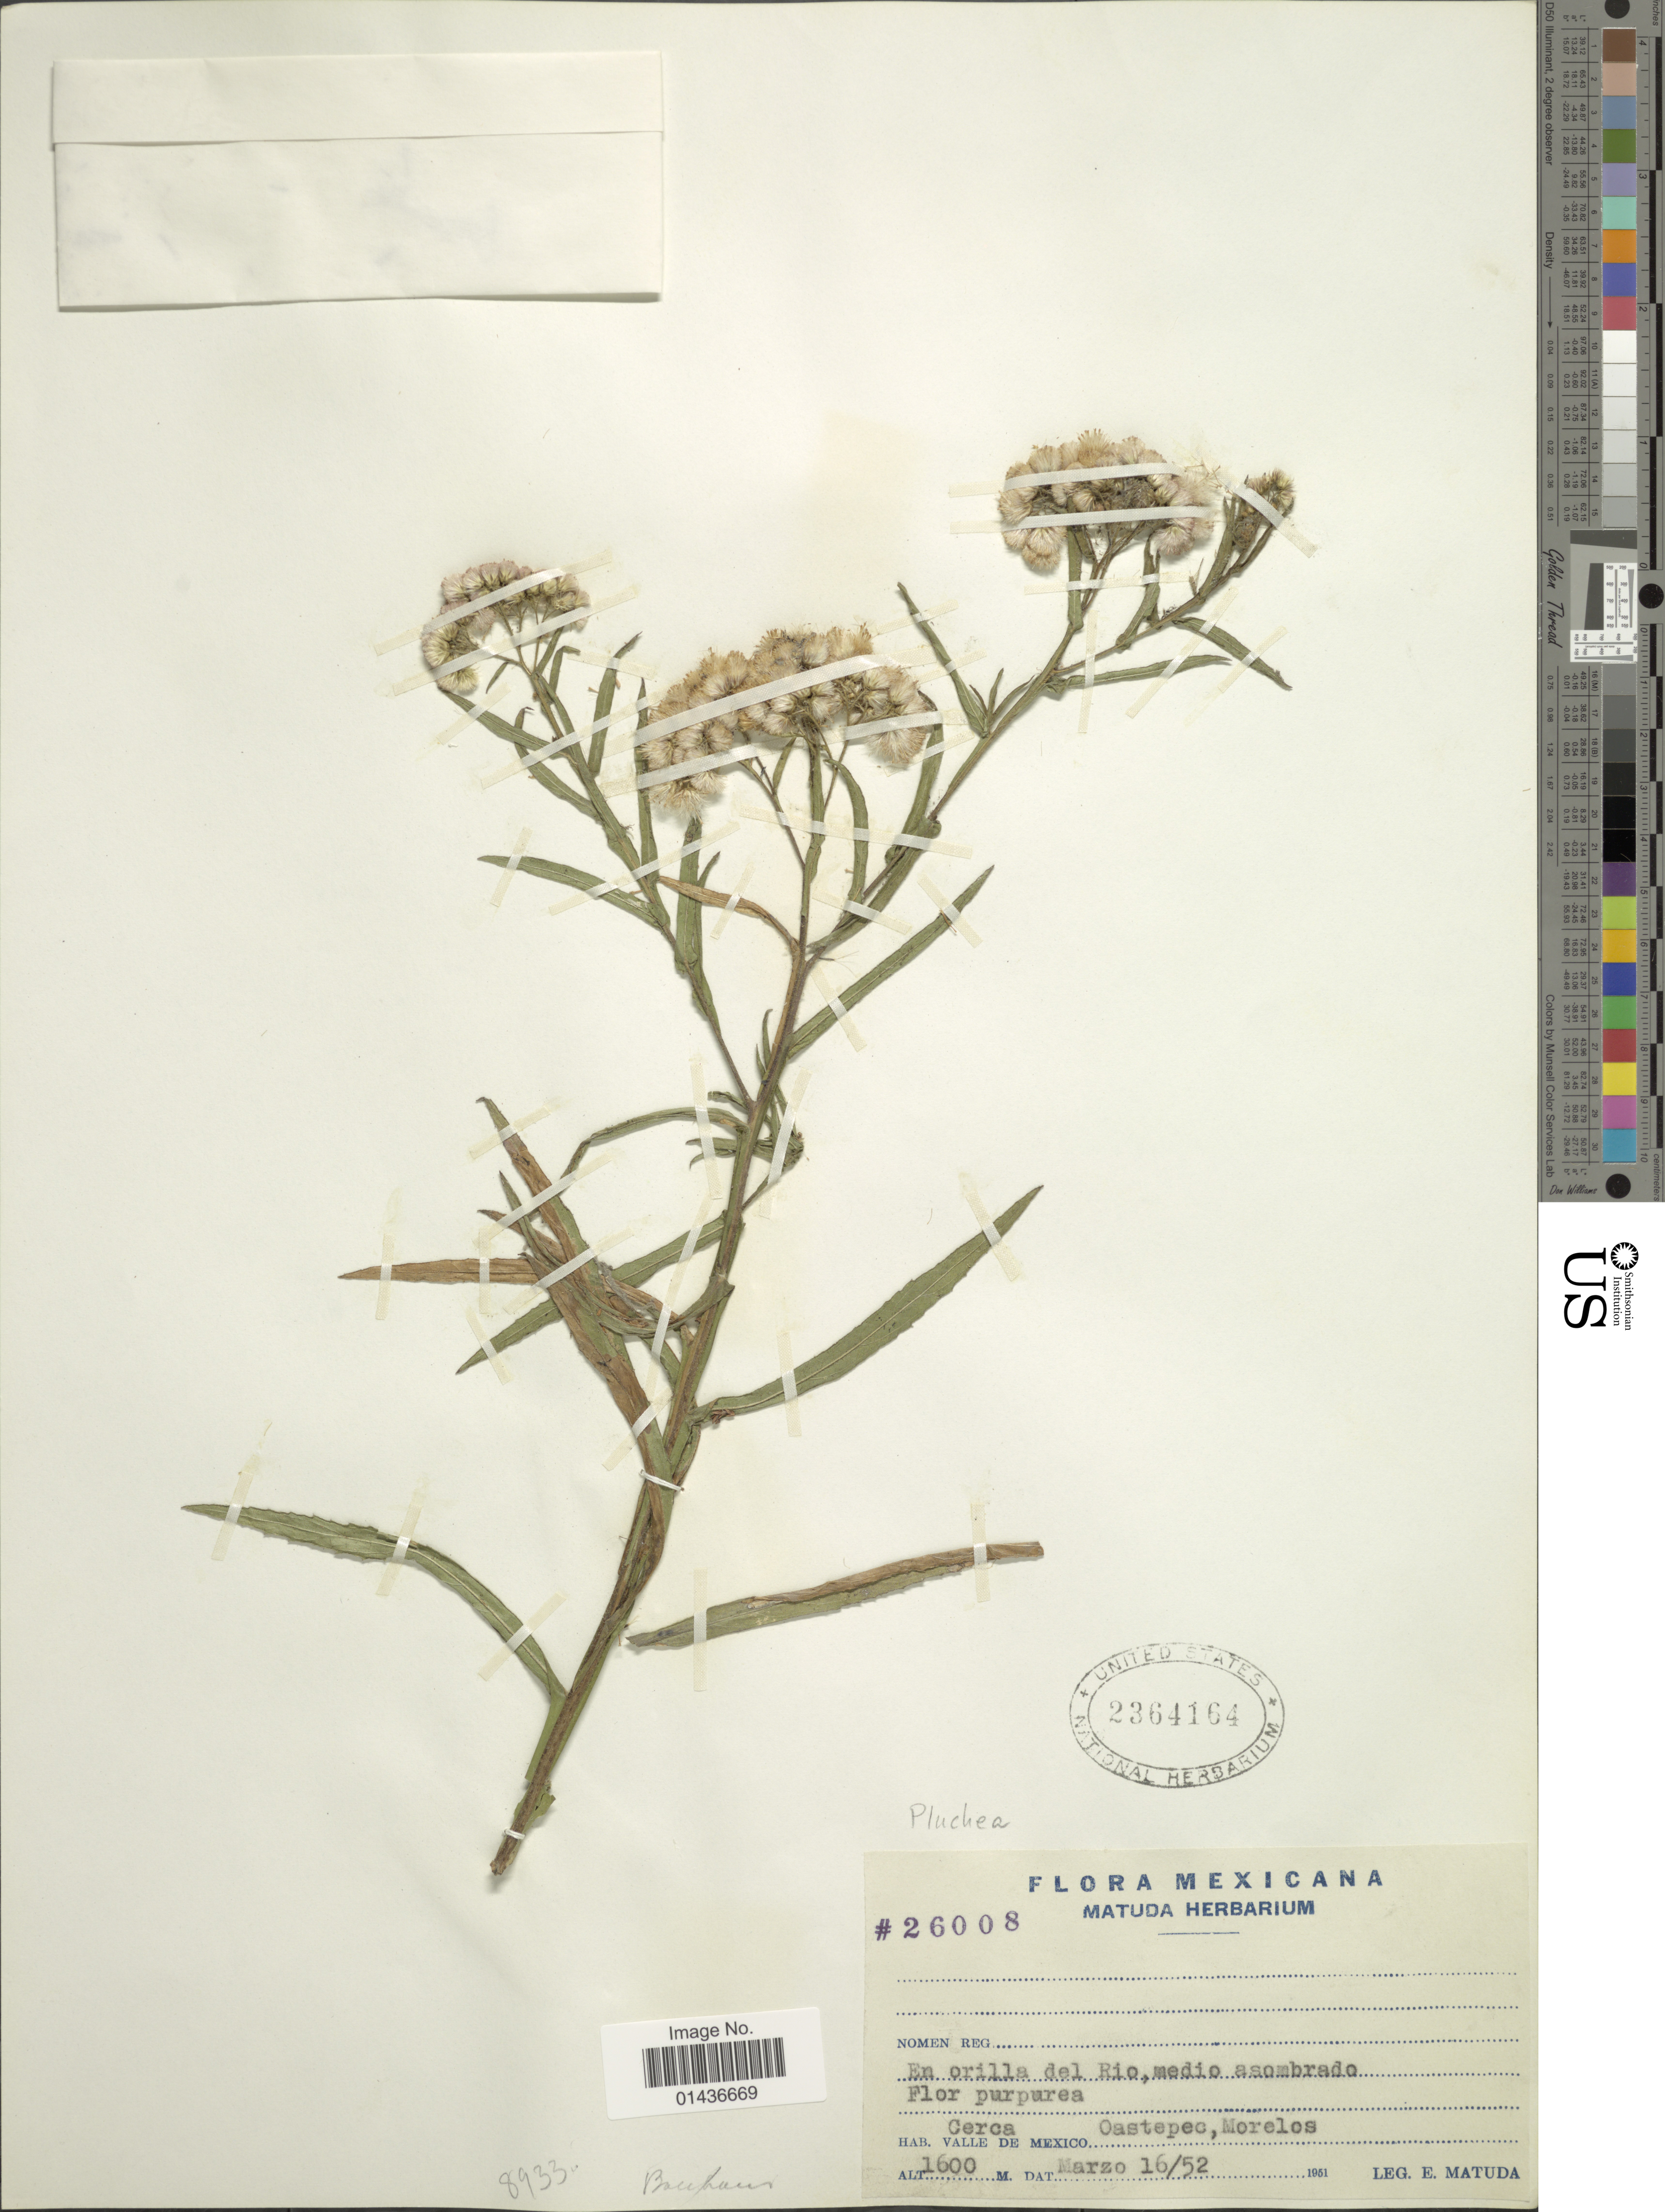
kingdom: Plantae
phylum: Tracheophyta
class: Magnoliopsida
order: Asterales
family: Asteraceae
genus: Pluchea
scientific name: Pluchea sp.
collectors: E. Matuda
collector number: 26008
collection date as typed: Transcribed d/m/y: 16/3/52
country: Mexico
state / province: Morelos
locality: En orilla del Rio, Cerca Oastepec, Valle de Mexico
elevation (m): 1600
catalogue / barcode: US 2364164